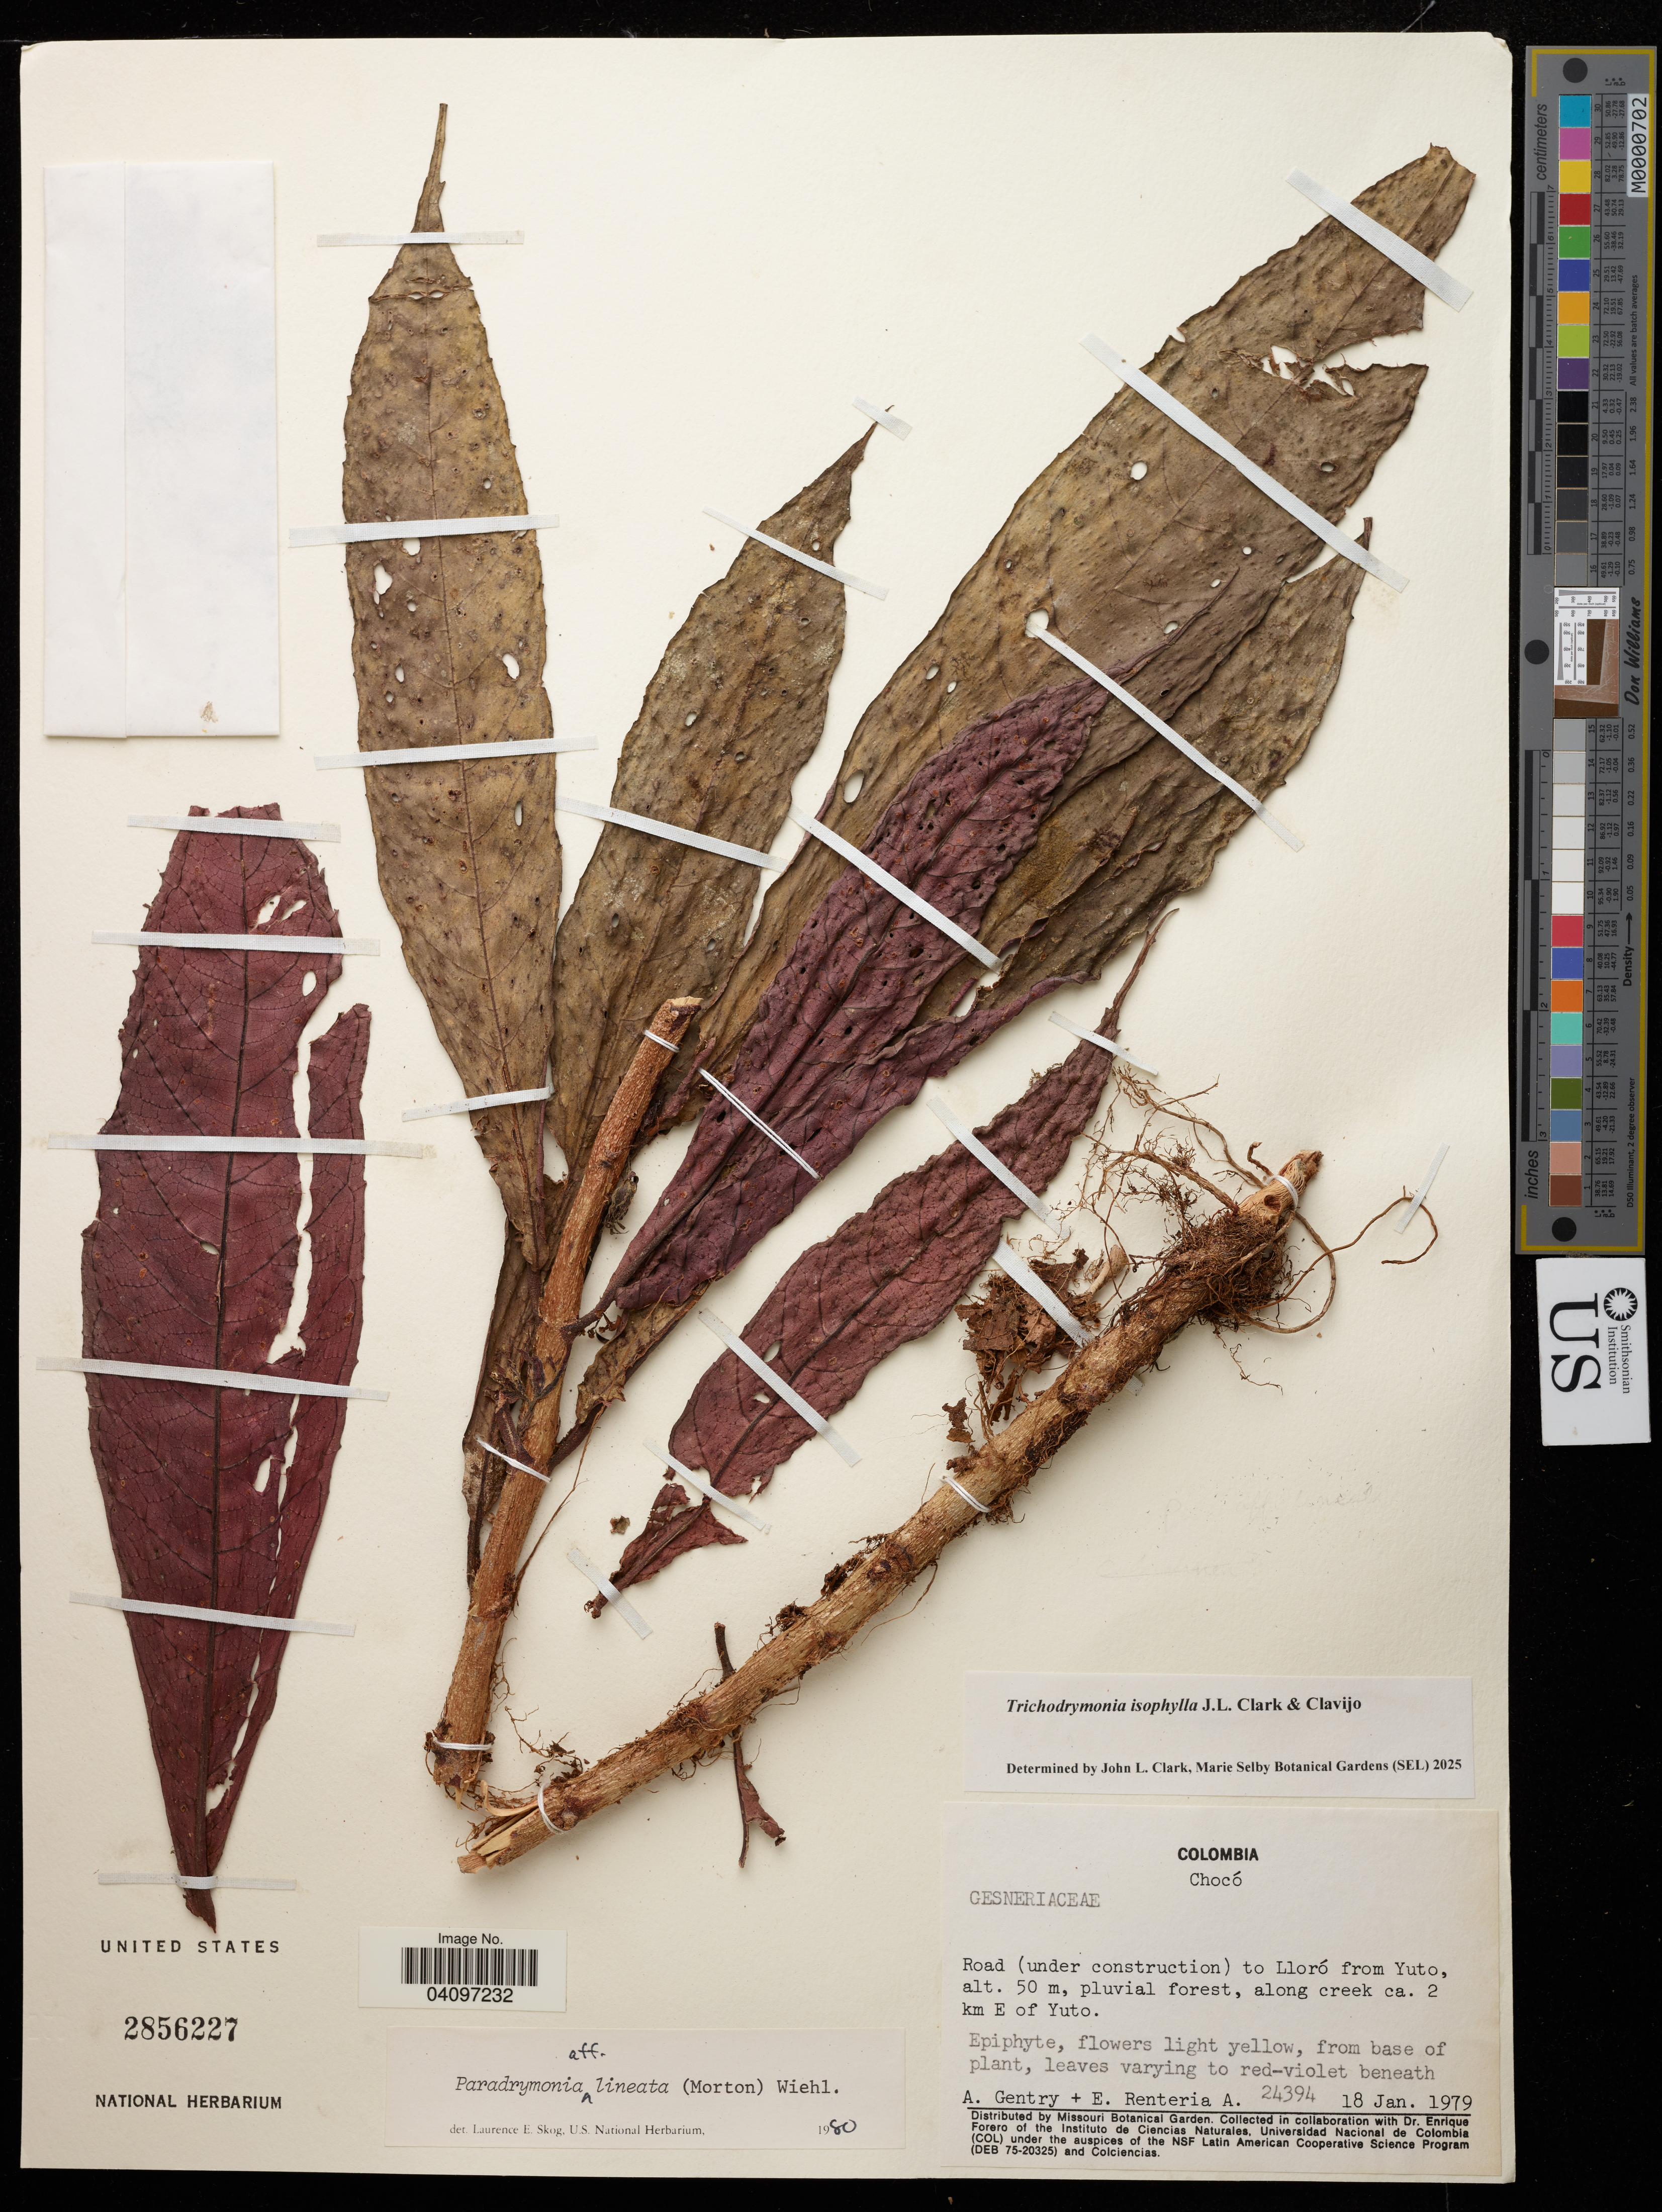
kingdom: Plantae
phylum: Tracheophyta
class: Magnoliopsida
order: Lamiales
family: Gesneriaceae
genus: Trichodrymonia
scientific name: Trichodrymonia isophylla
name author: J.L. Clark & Clavijo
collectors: A. Gentry & E. Renteria A.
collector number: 24394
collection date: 1979-01-18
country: Colombia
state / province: Chocó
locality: Road (under construction) to Lloró from Yuto, alt. 50 m, pluvial forest, along creek ca. 2 km E of Yuto.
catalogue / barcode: US 2856227